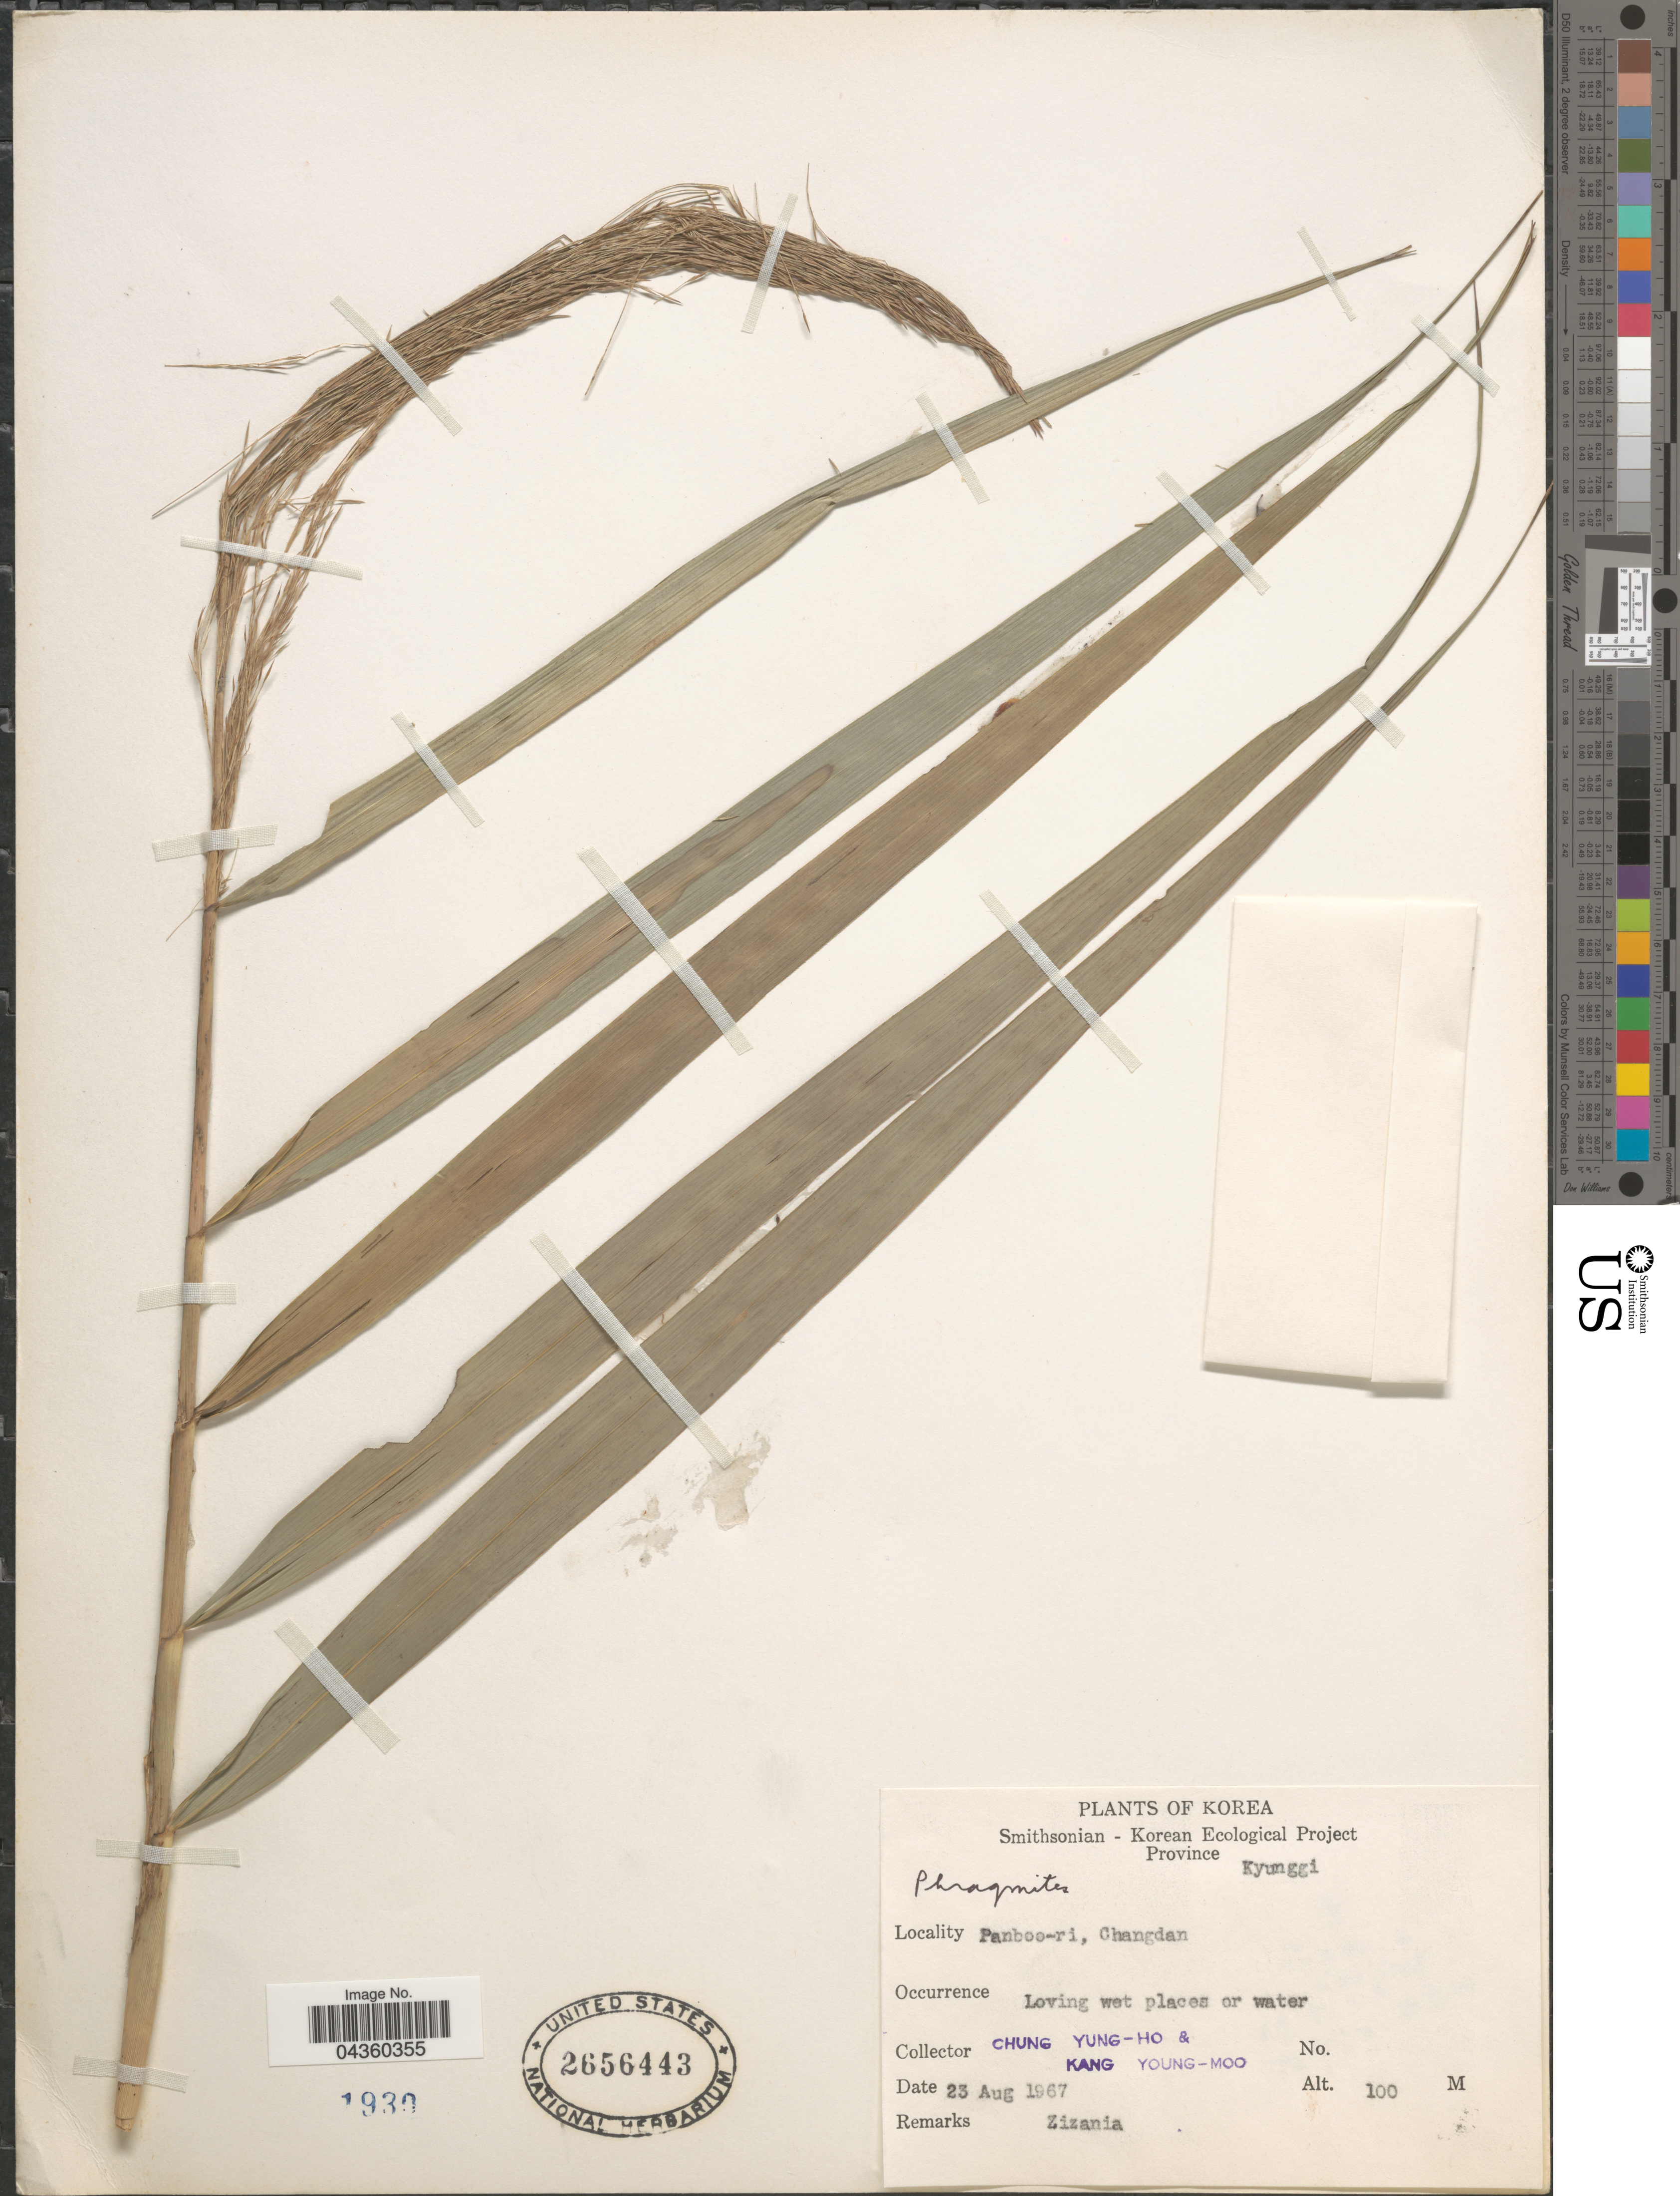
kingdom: Plantae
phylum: Tracheophyta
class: Liliopsida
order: Poales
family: Poaceae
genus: Phragmites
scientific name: Phragmites sp.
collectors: C. Yung-Ho & K. Young-Moo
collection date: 1967-08-23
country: South Korea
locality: Korea. Province Kyunggi. Panboo-ri, Changdan.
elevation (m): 100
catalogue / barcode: US 2656443